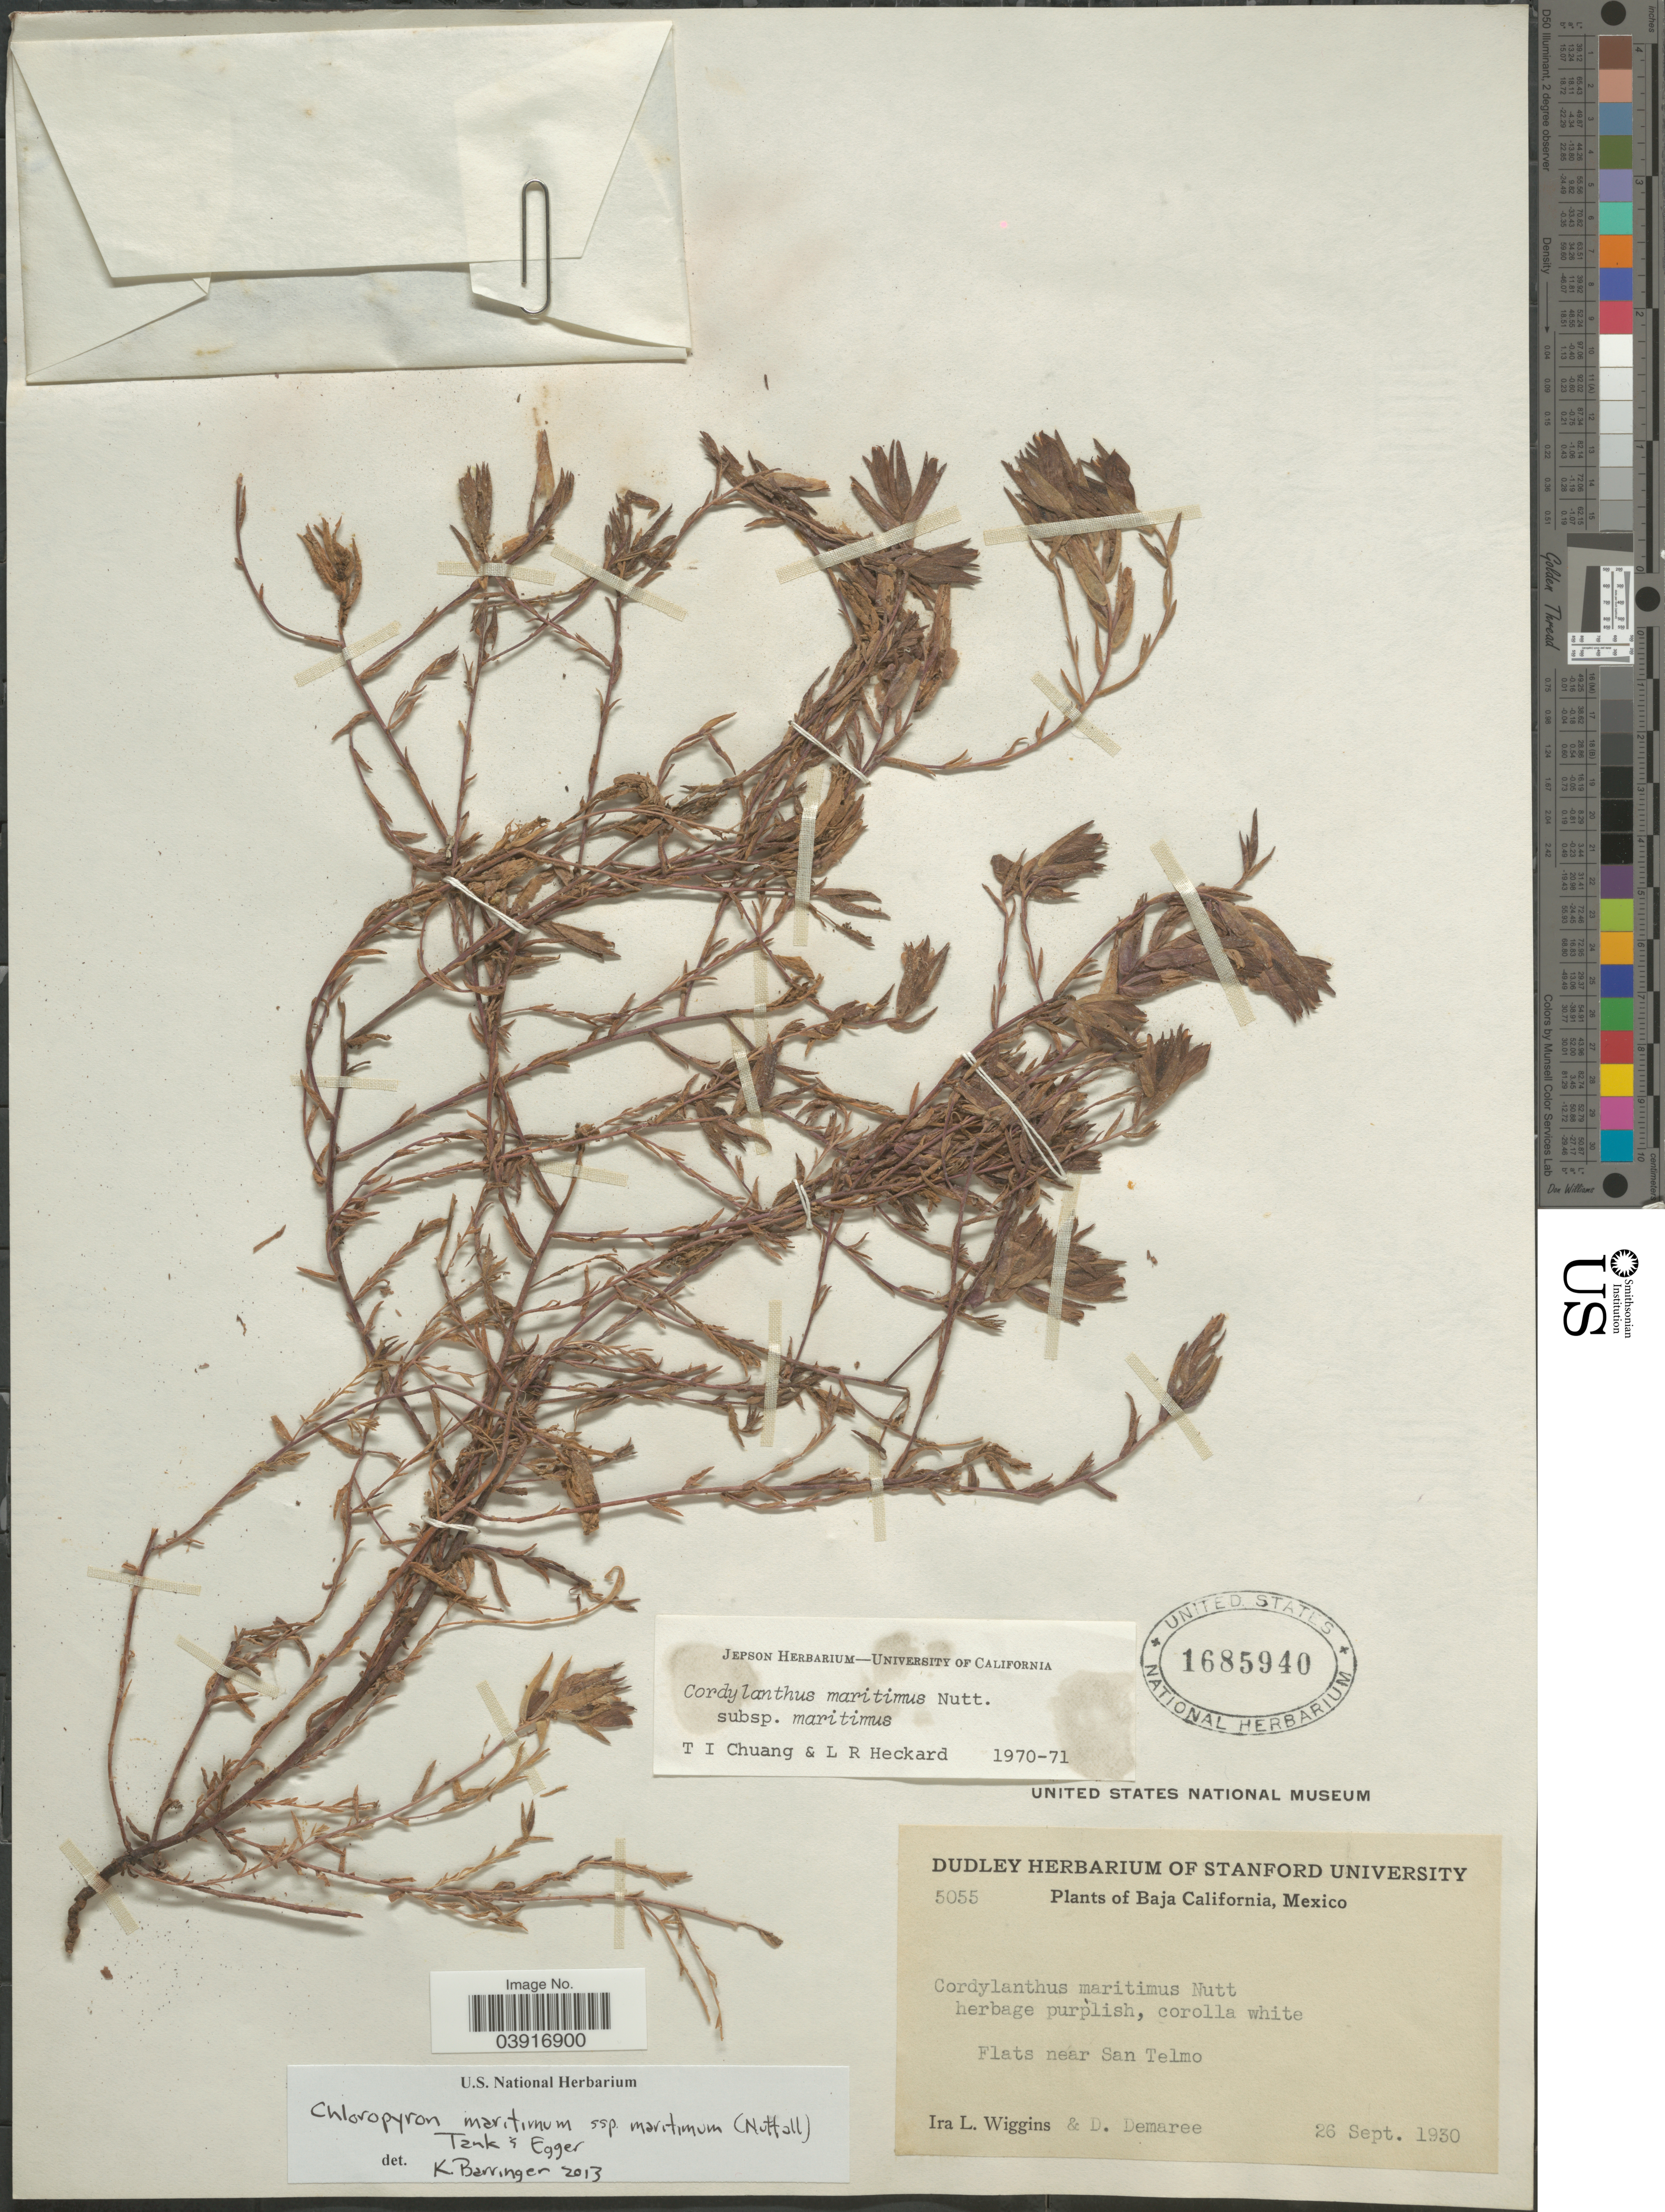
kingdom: Plantae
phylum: Tracheophyta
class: Magnoliopsida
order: Lamiales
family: Orobanchaceae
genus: Chloropyron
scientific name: Chloropyron maritimum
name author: (Nutt. ex Benth.) A. Heller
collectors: I. L. Wiggins & D. Demaree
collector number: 5055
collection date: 1930-09-26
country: Mexico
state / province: Baja California Norte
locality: Flats near San Telmo.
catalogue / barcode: US 1685940